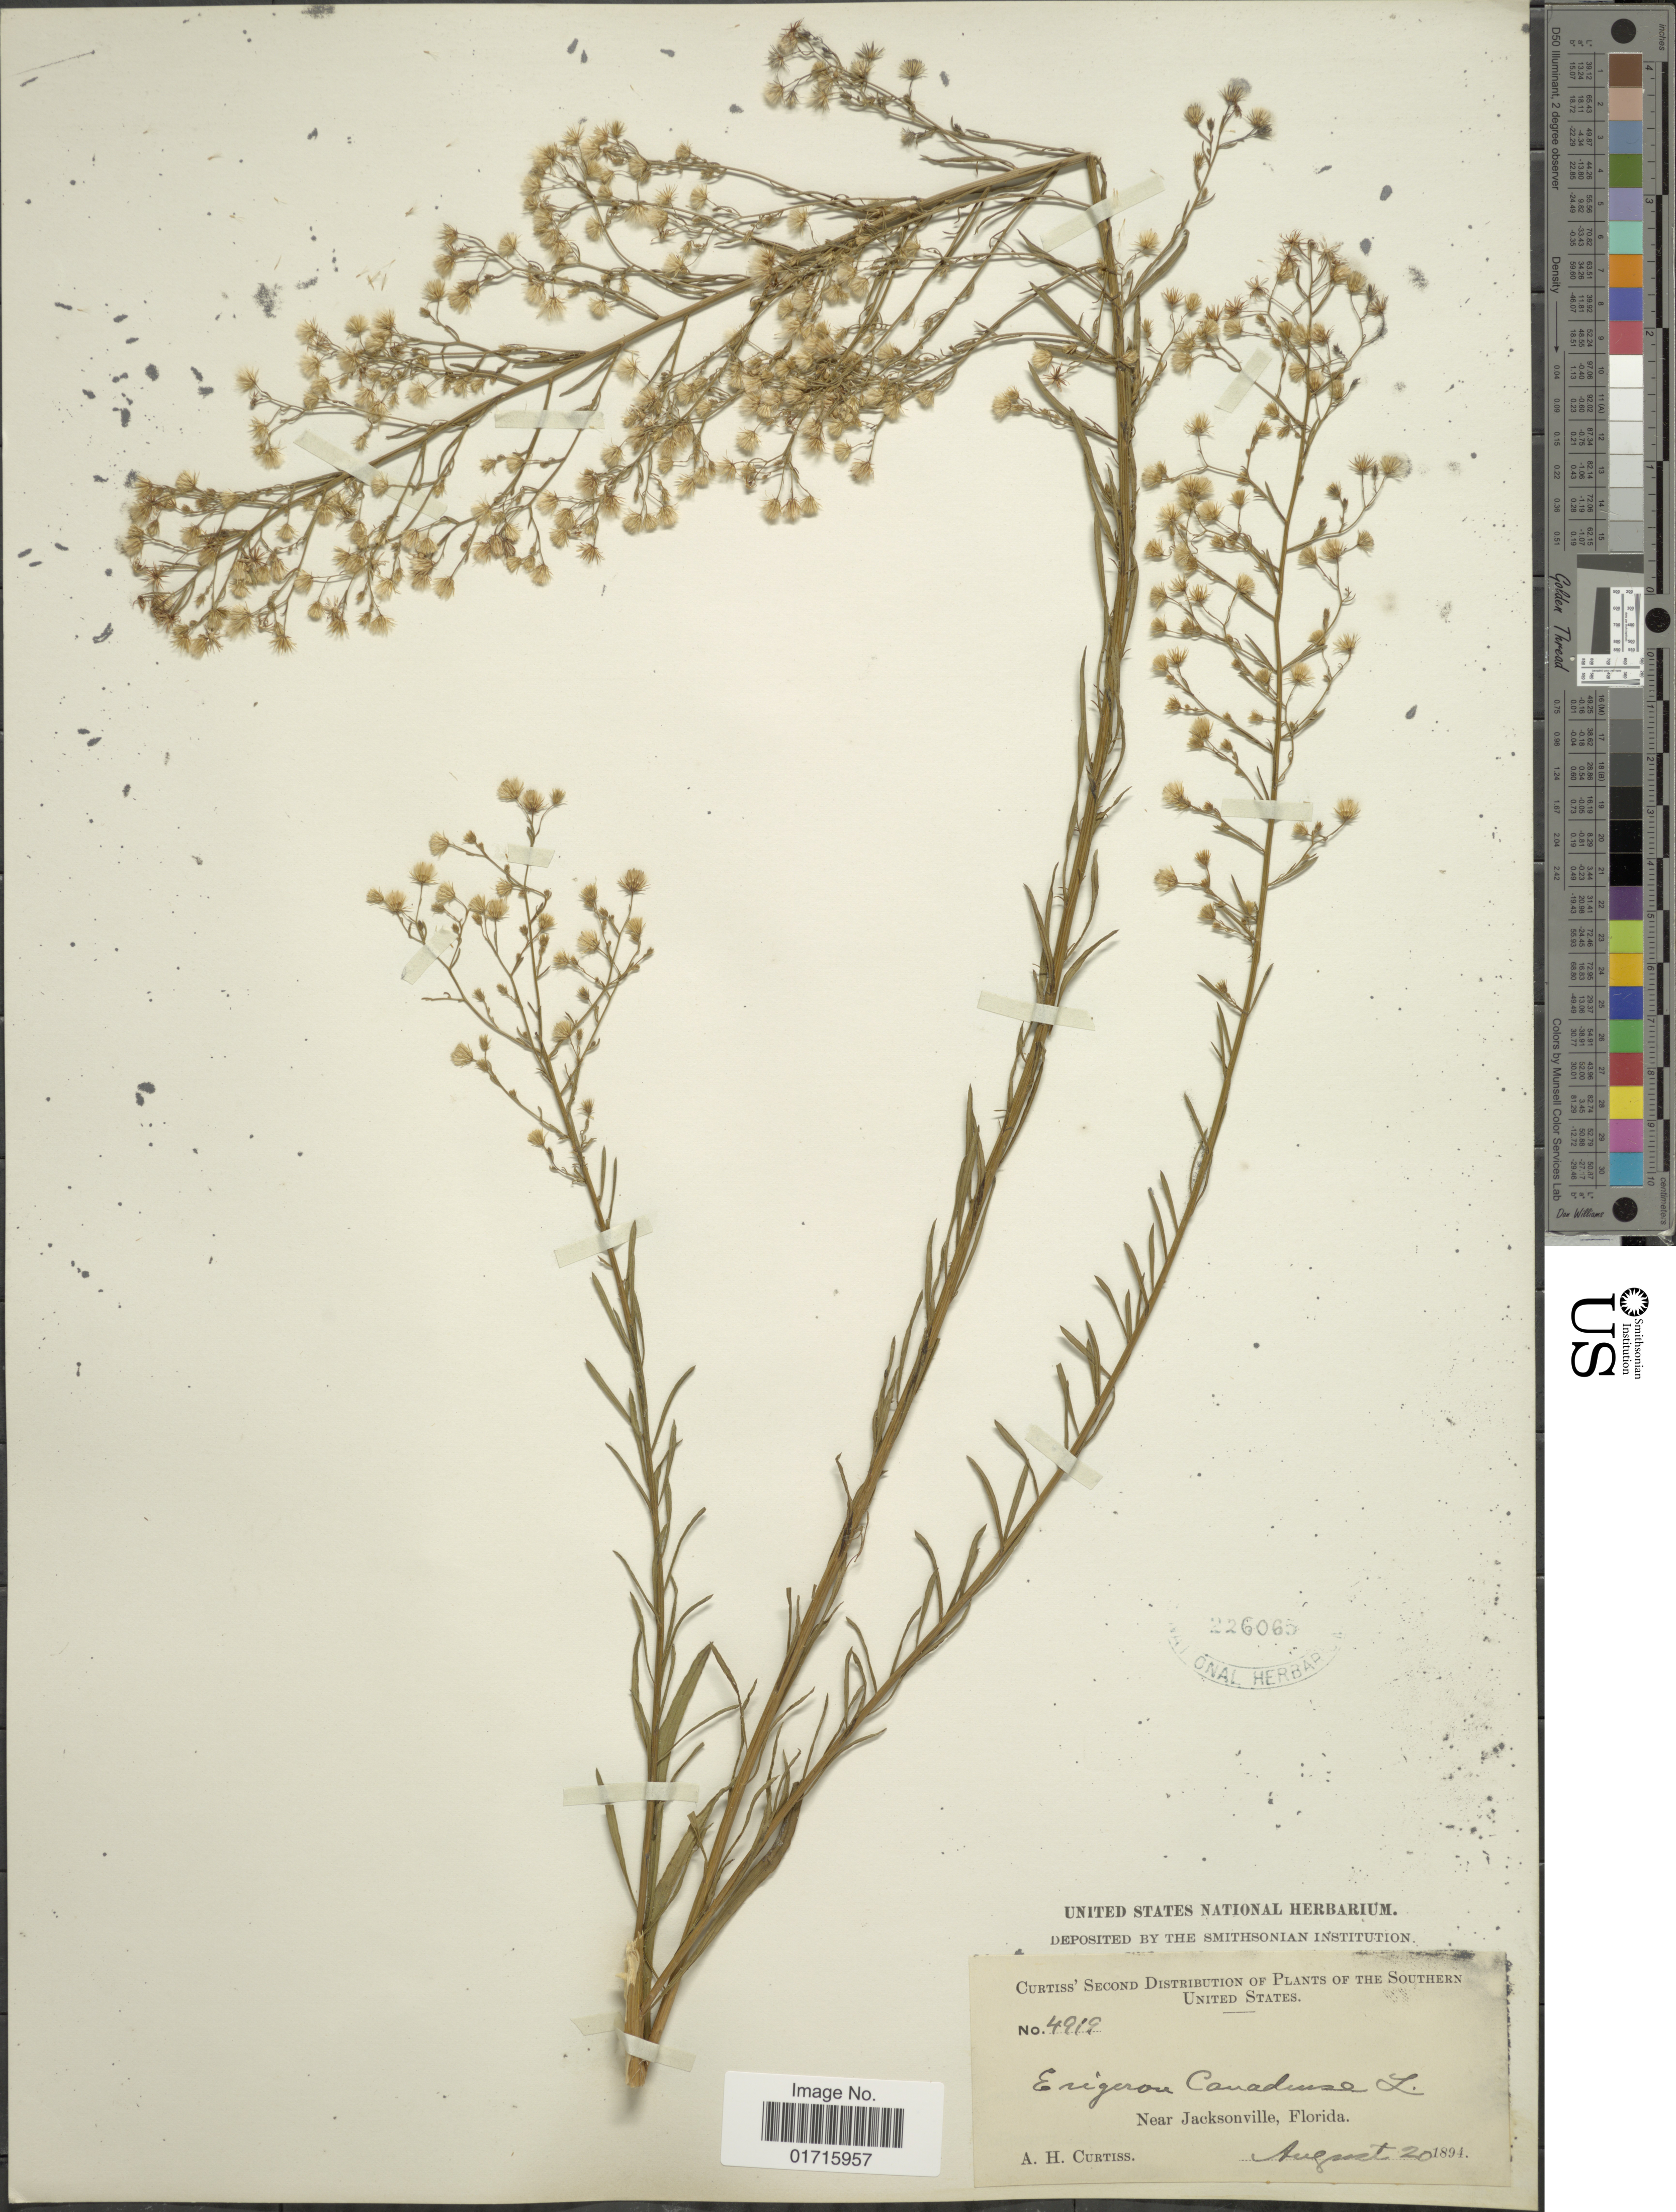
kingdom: Plantae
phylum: Tracheophyta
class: Magnoliopsida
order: Asterales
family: Asteraceae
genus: Conyza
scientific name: Conyza canadensis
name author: (L.) Cronq.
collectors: A. H. Curtiss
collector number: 4919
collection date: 1894-08-20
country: United States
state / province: Florida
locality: Near Jacksonville, Florida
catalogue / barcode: US 226065